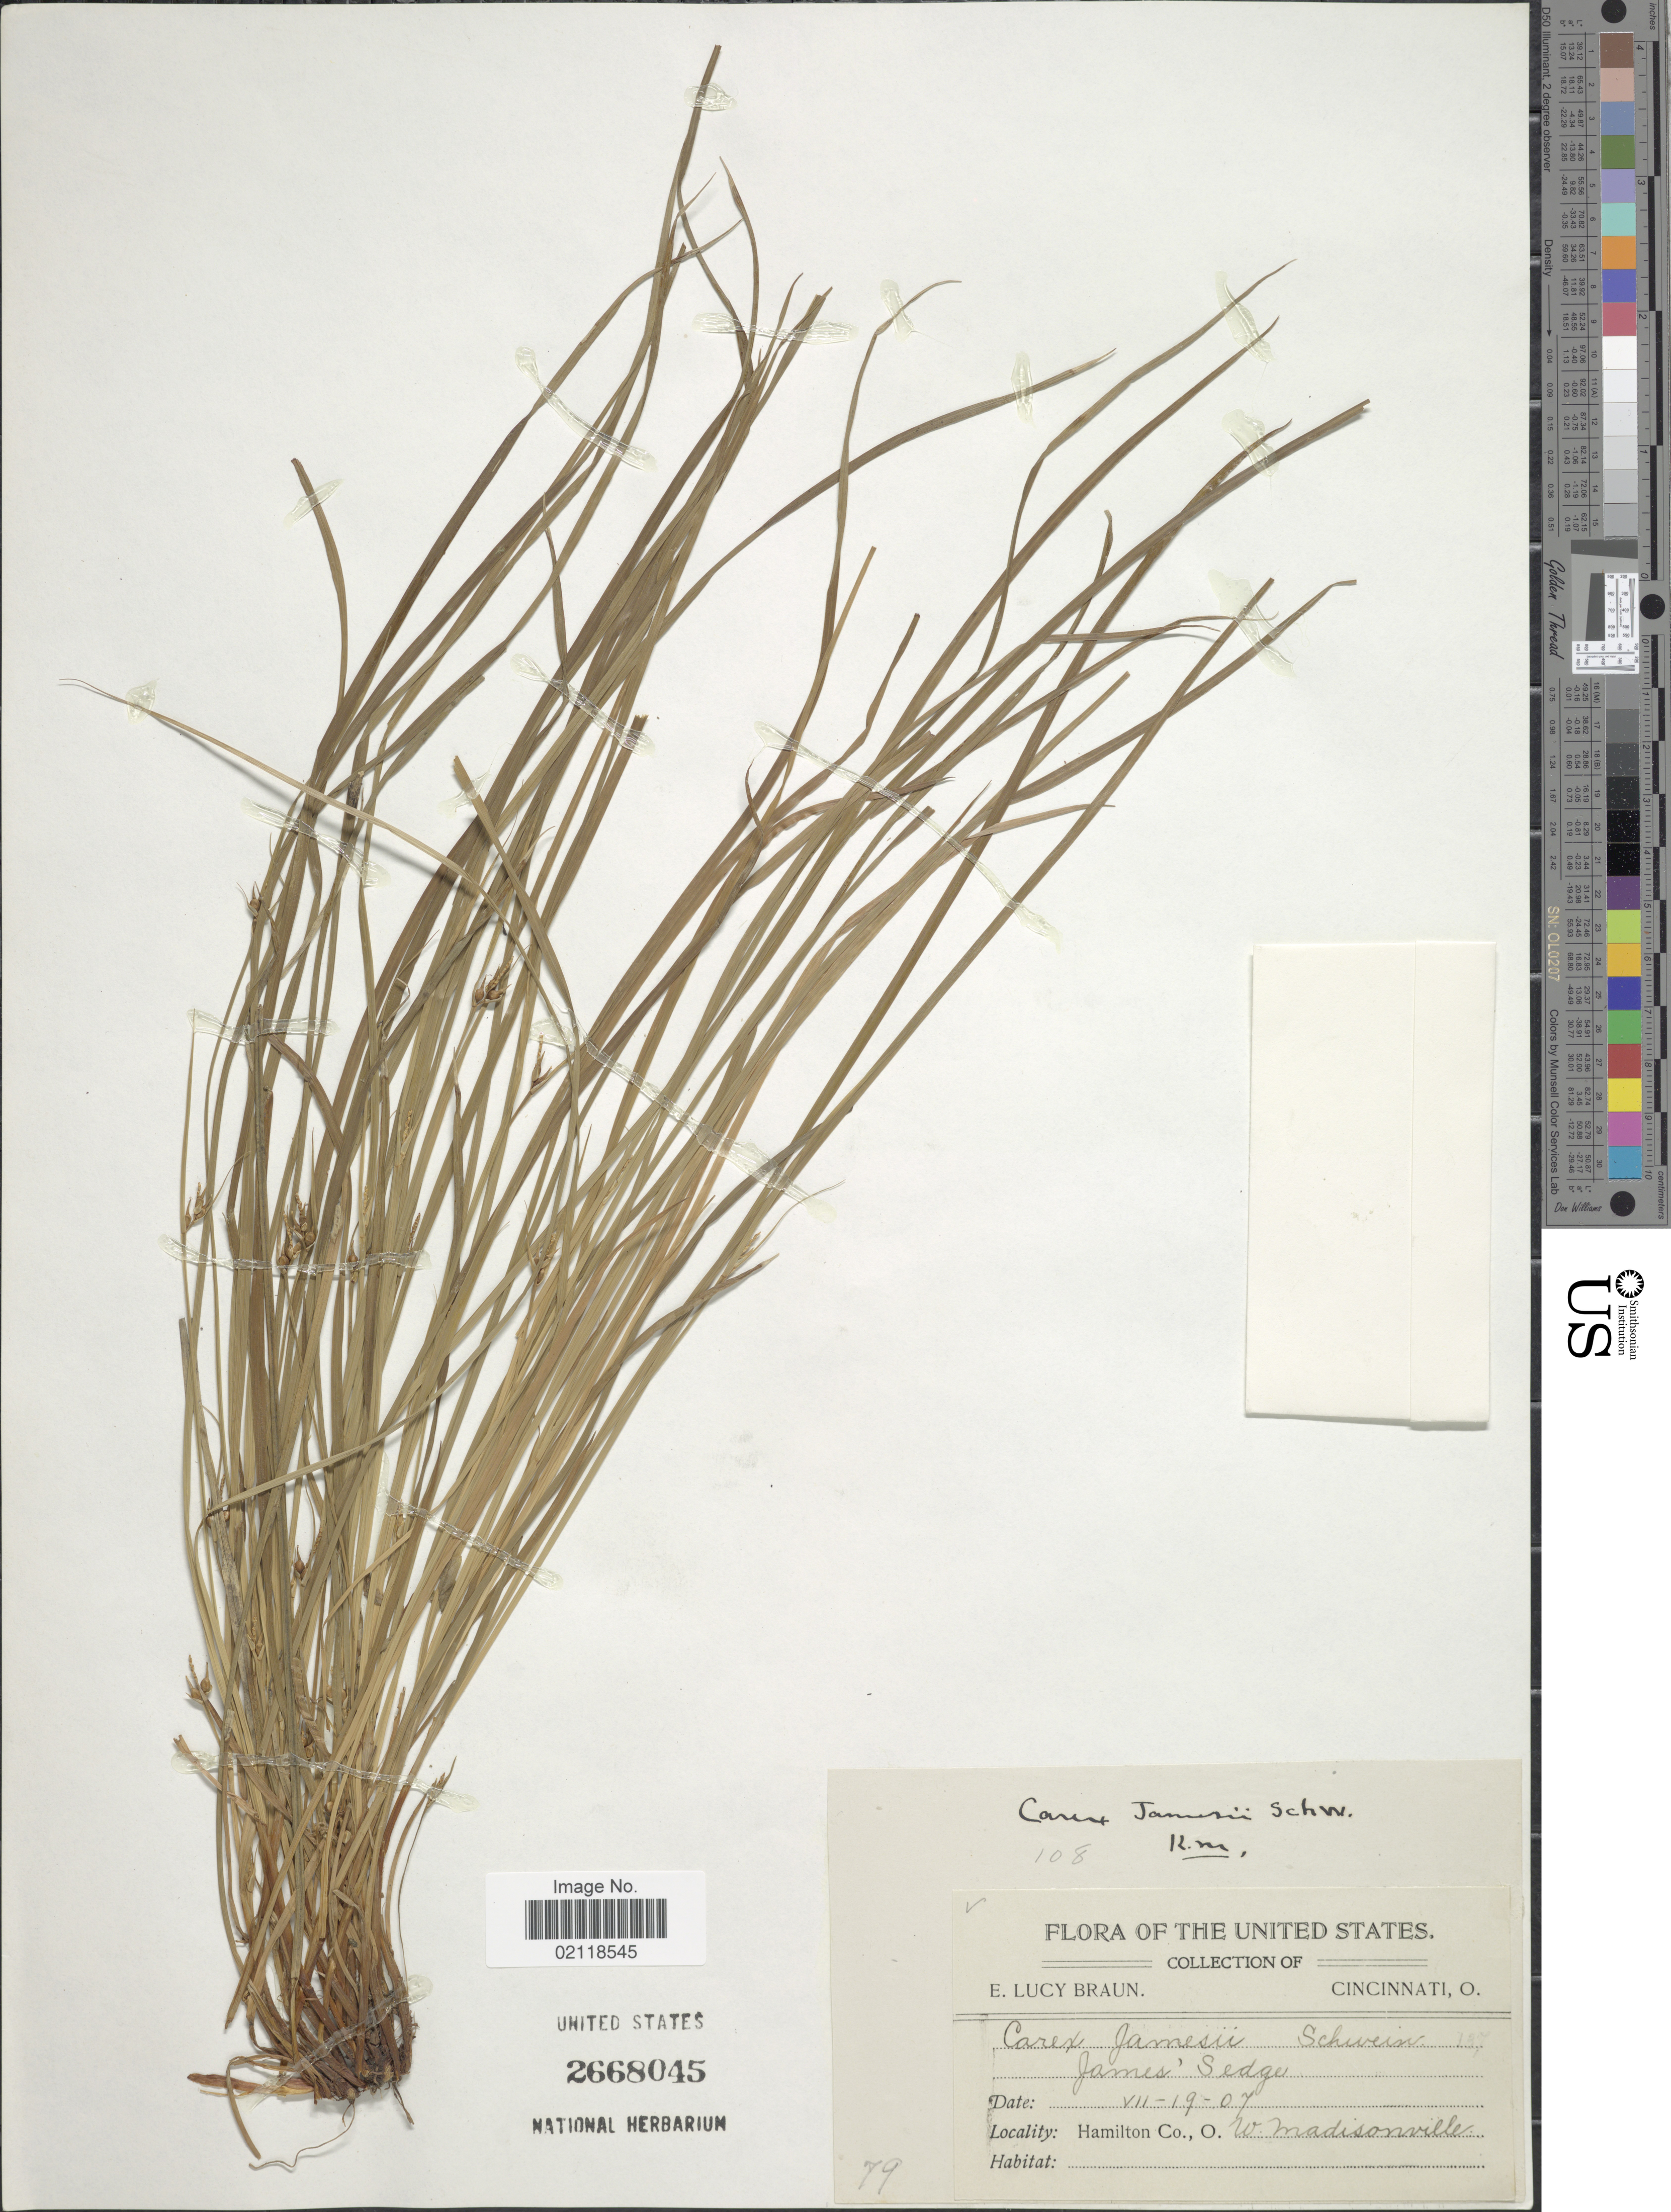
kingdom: Plantae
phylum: Tracheophyta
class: Liliopsida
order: Poales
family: Cyperaceae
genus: Carex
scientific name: Carex jamesii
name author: Schwein.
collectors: E. L. Braun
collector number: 79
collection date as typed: Transcribed d/m/y: 19/7/7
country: United States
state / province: Ohio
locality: Hamilton Co., W. Madisonville, James' Sedge.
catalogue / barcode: US 2668045